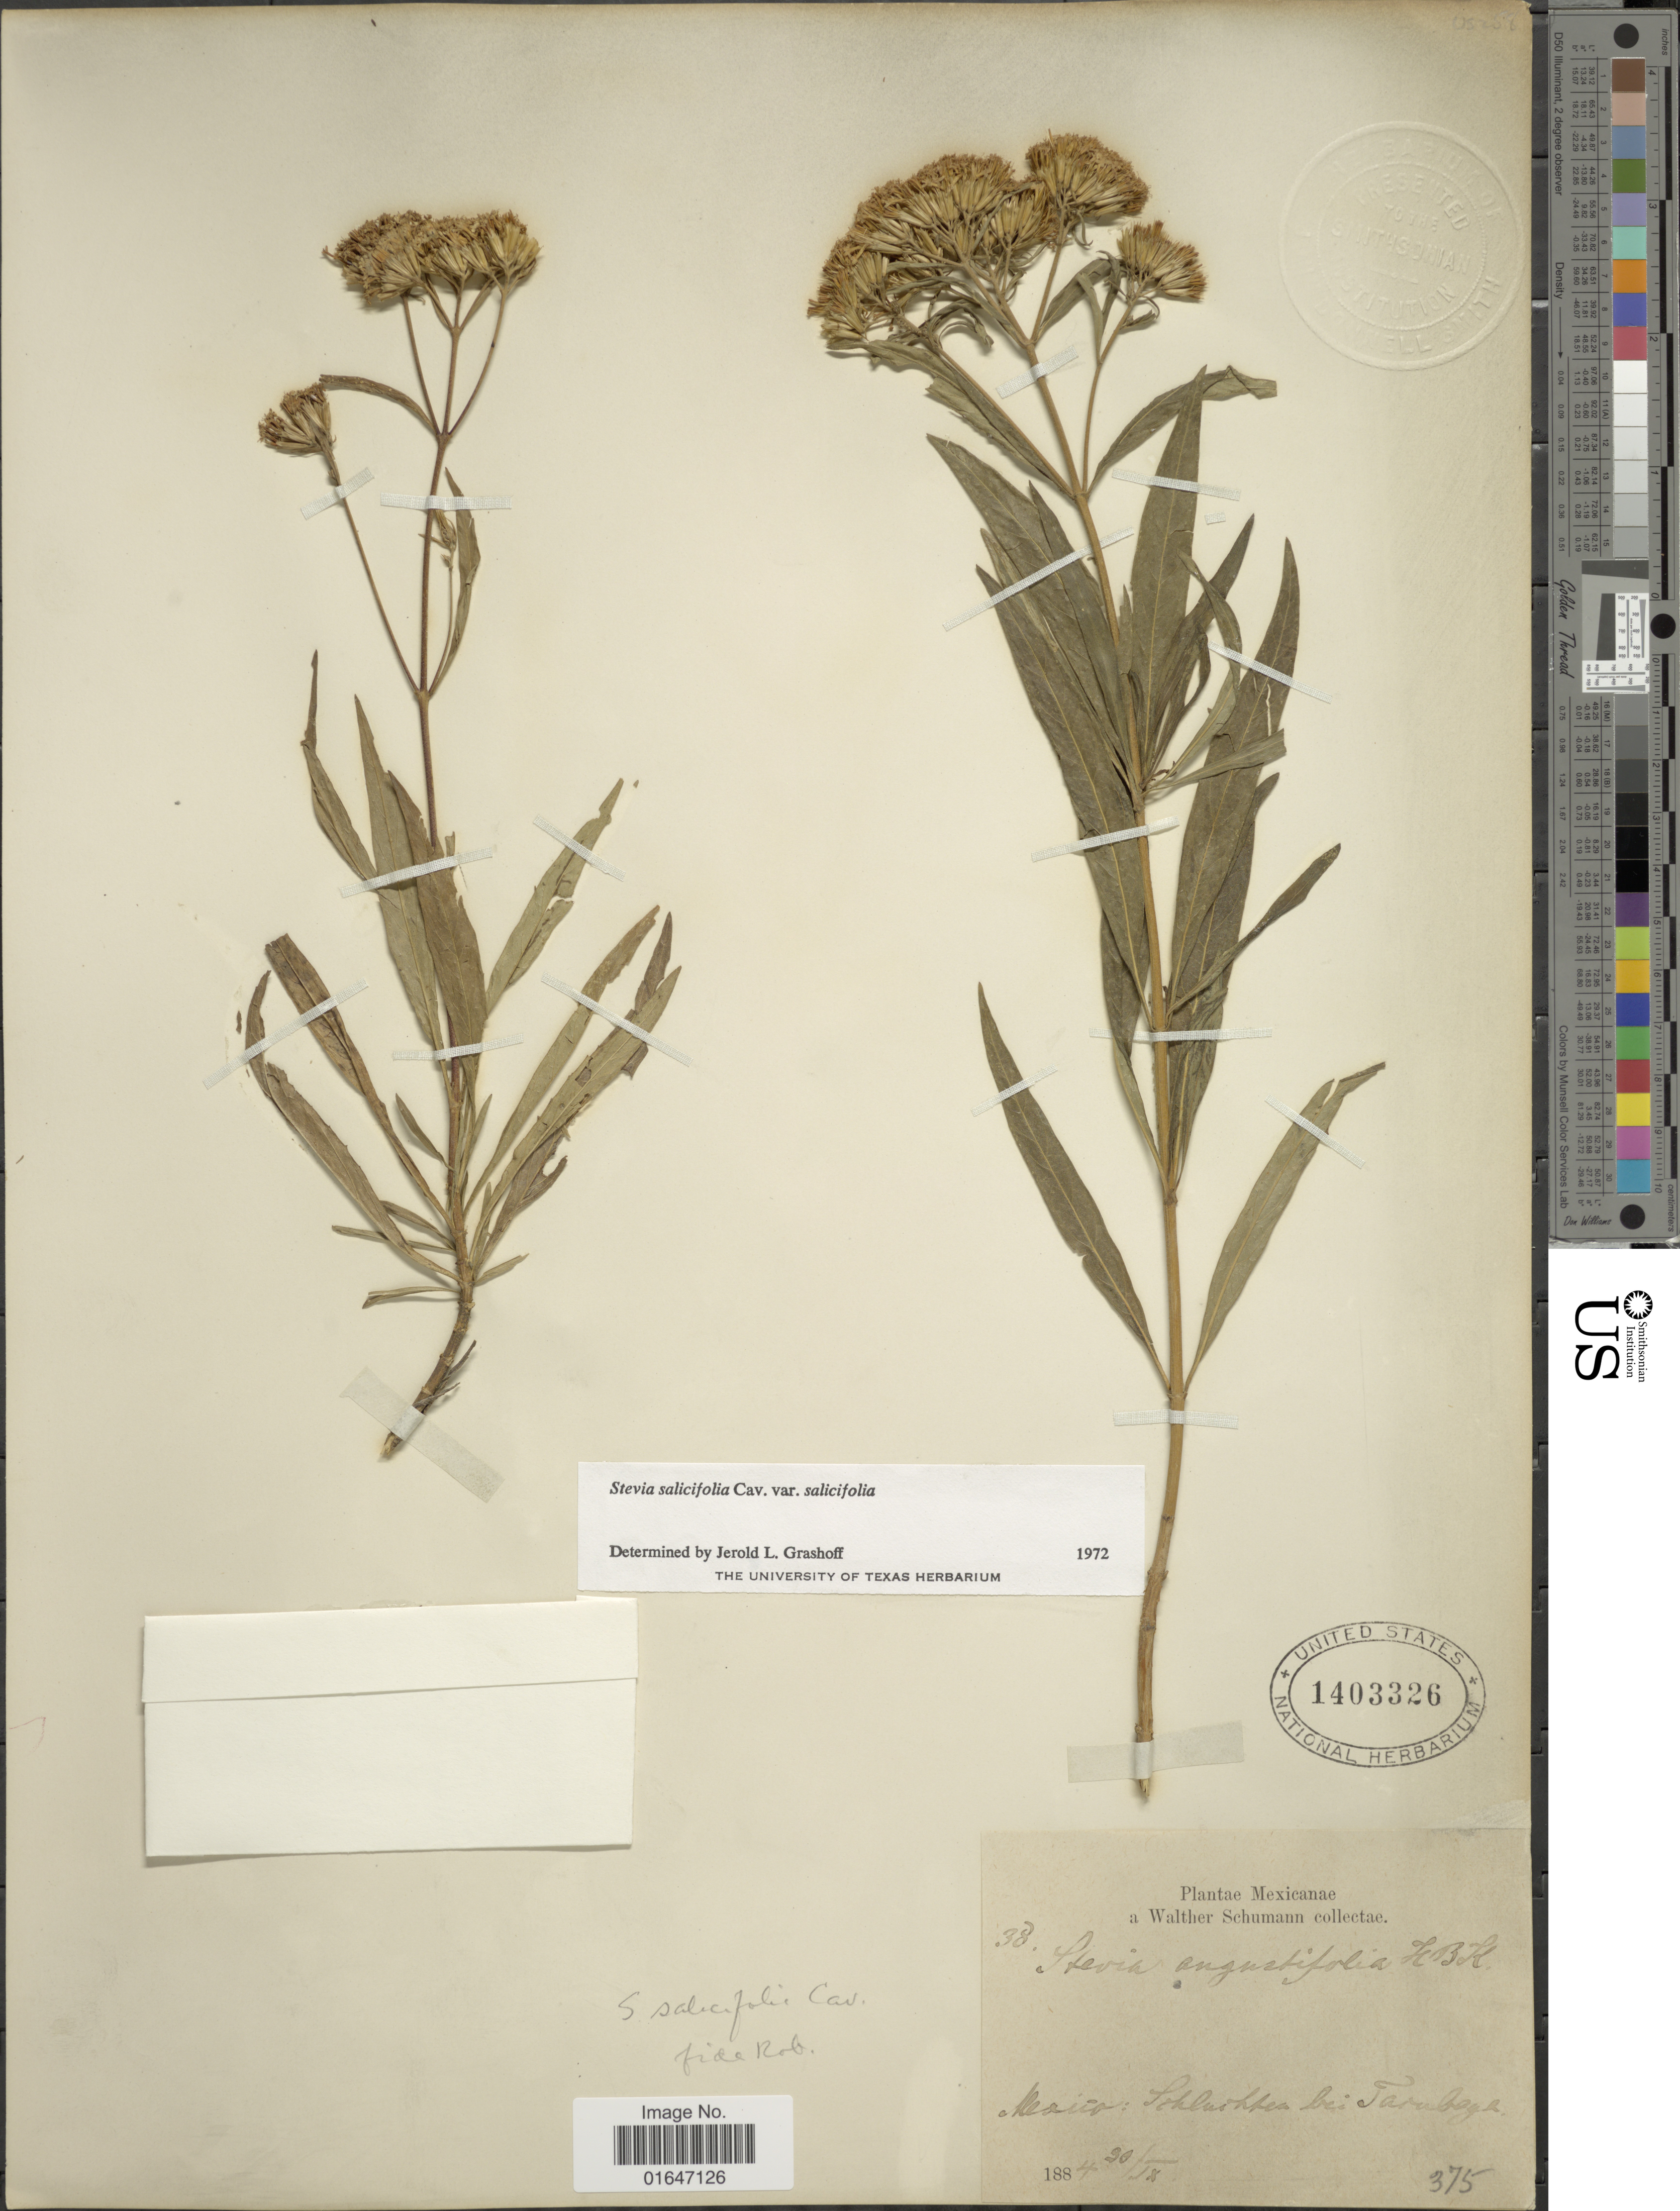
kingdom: Plantae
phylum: Tracheophyta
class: Magnoliopsida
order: Asterales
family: Asteraceae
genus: Stevia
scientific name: Stevia salicifolia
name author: Cav.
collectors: W. Schumann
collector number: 38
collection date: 1884-09-30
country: Mexico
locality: Schlukltea bei Tarubega. [interpreted]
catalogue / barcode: US 1403326